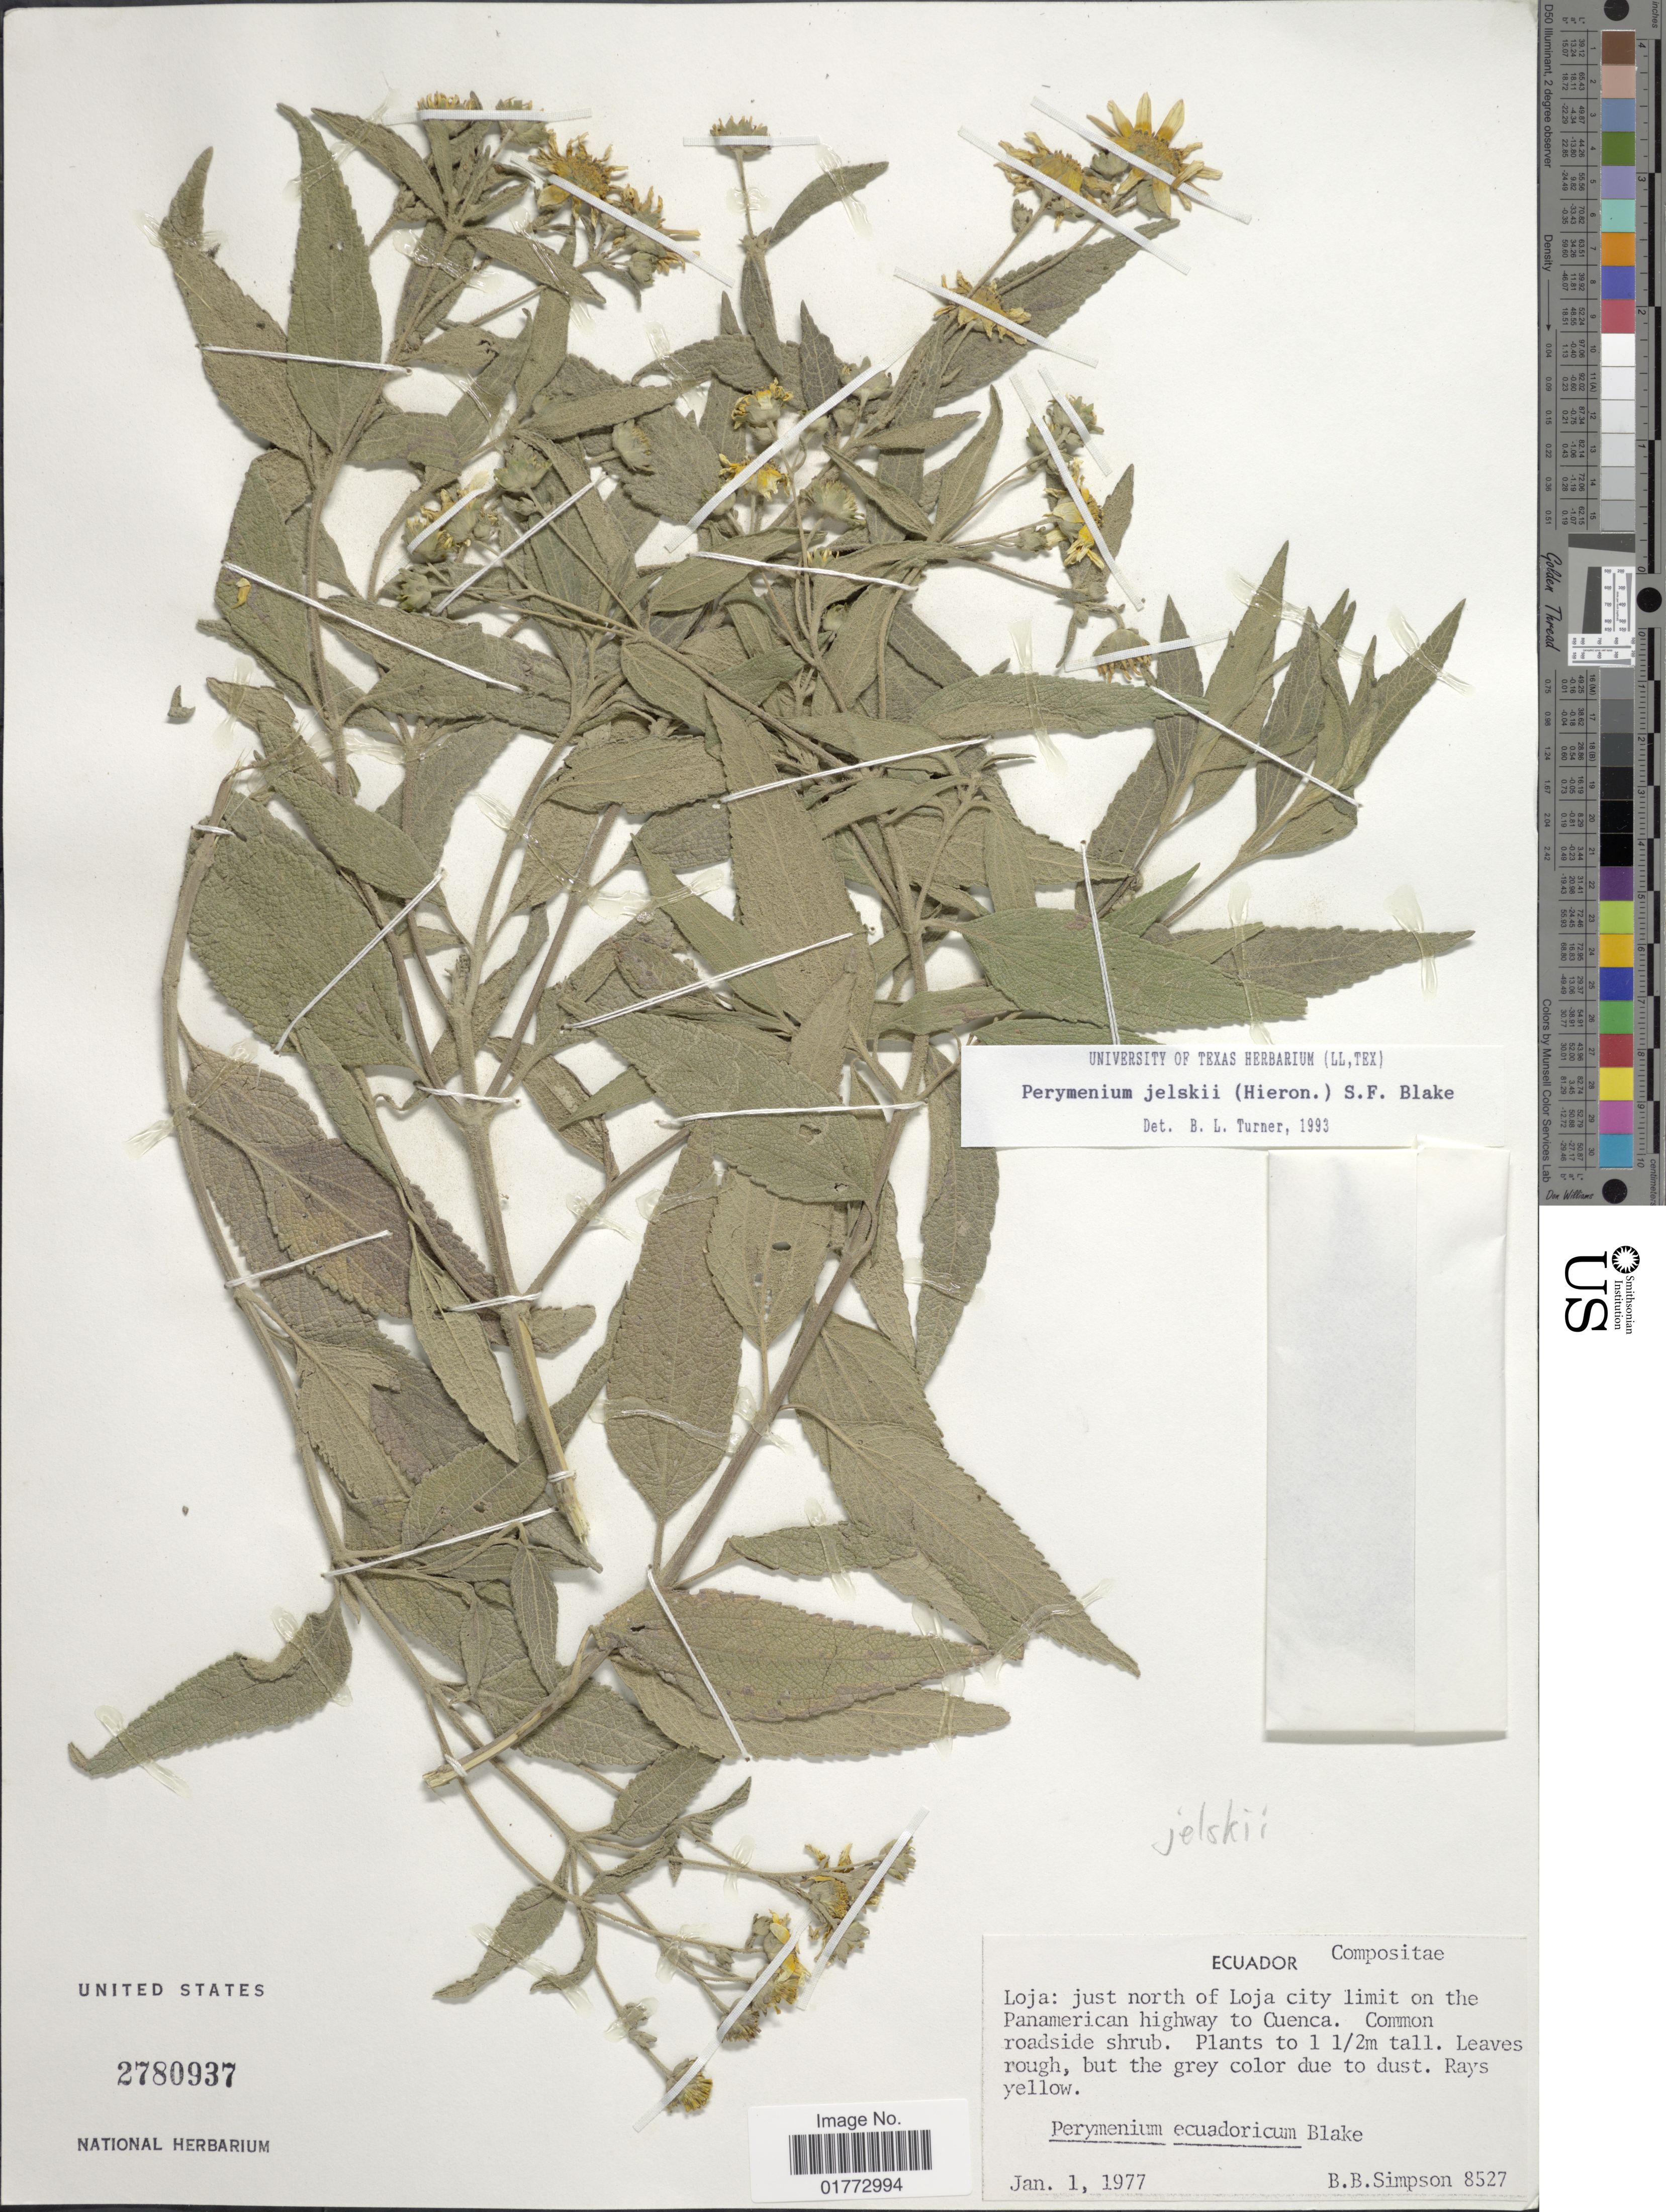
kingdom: Plantae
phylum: Tracheophyta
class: Magnoliopsida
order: Asterales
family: Asteraceae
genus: Steiractinia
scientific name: Steiractinia jelskii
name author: (Hieron.) S.F. Blake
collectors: B. B. Simpson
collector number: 8527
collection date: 1977-01-01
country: Ecuador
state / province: Loja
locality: Just north of Loja city limit on the Panamerican Highway to Cuenca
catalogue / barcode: US 2780937